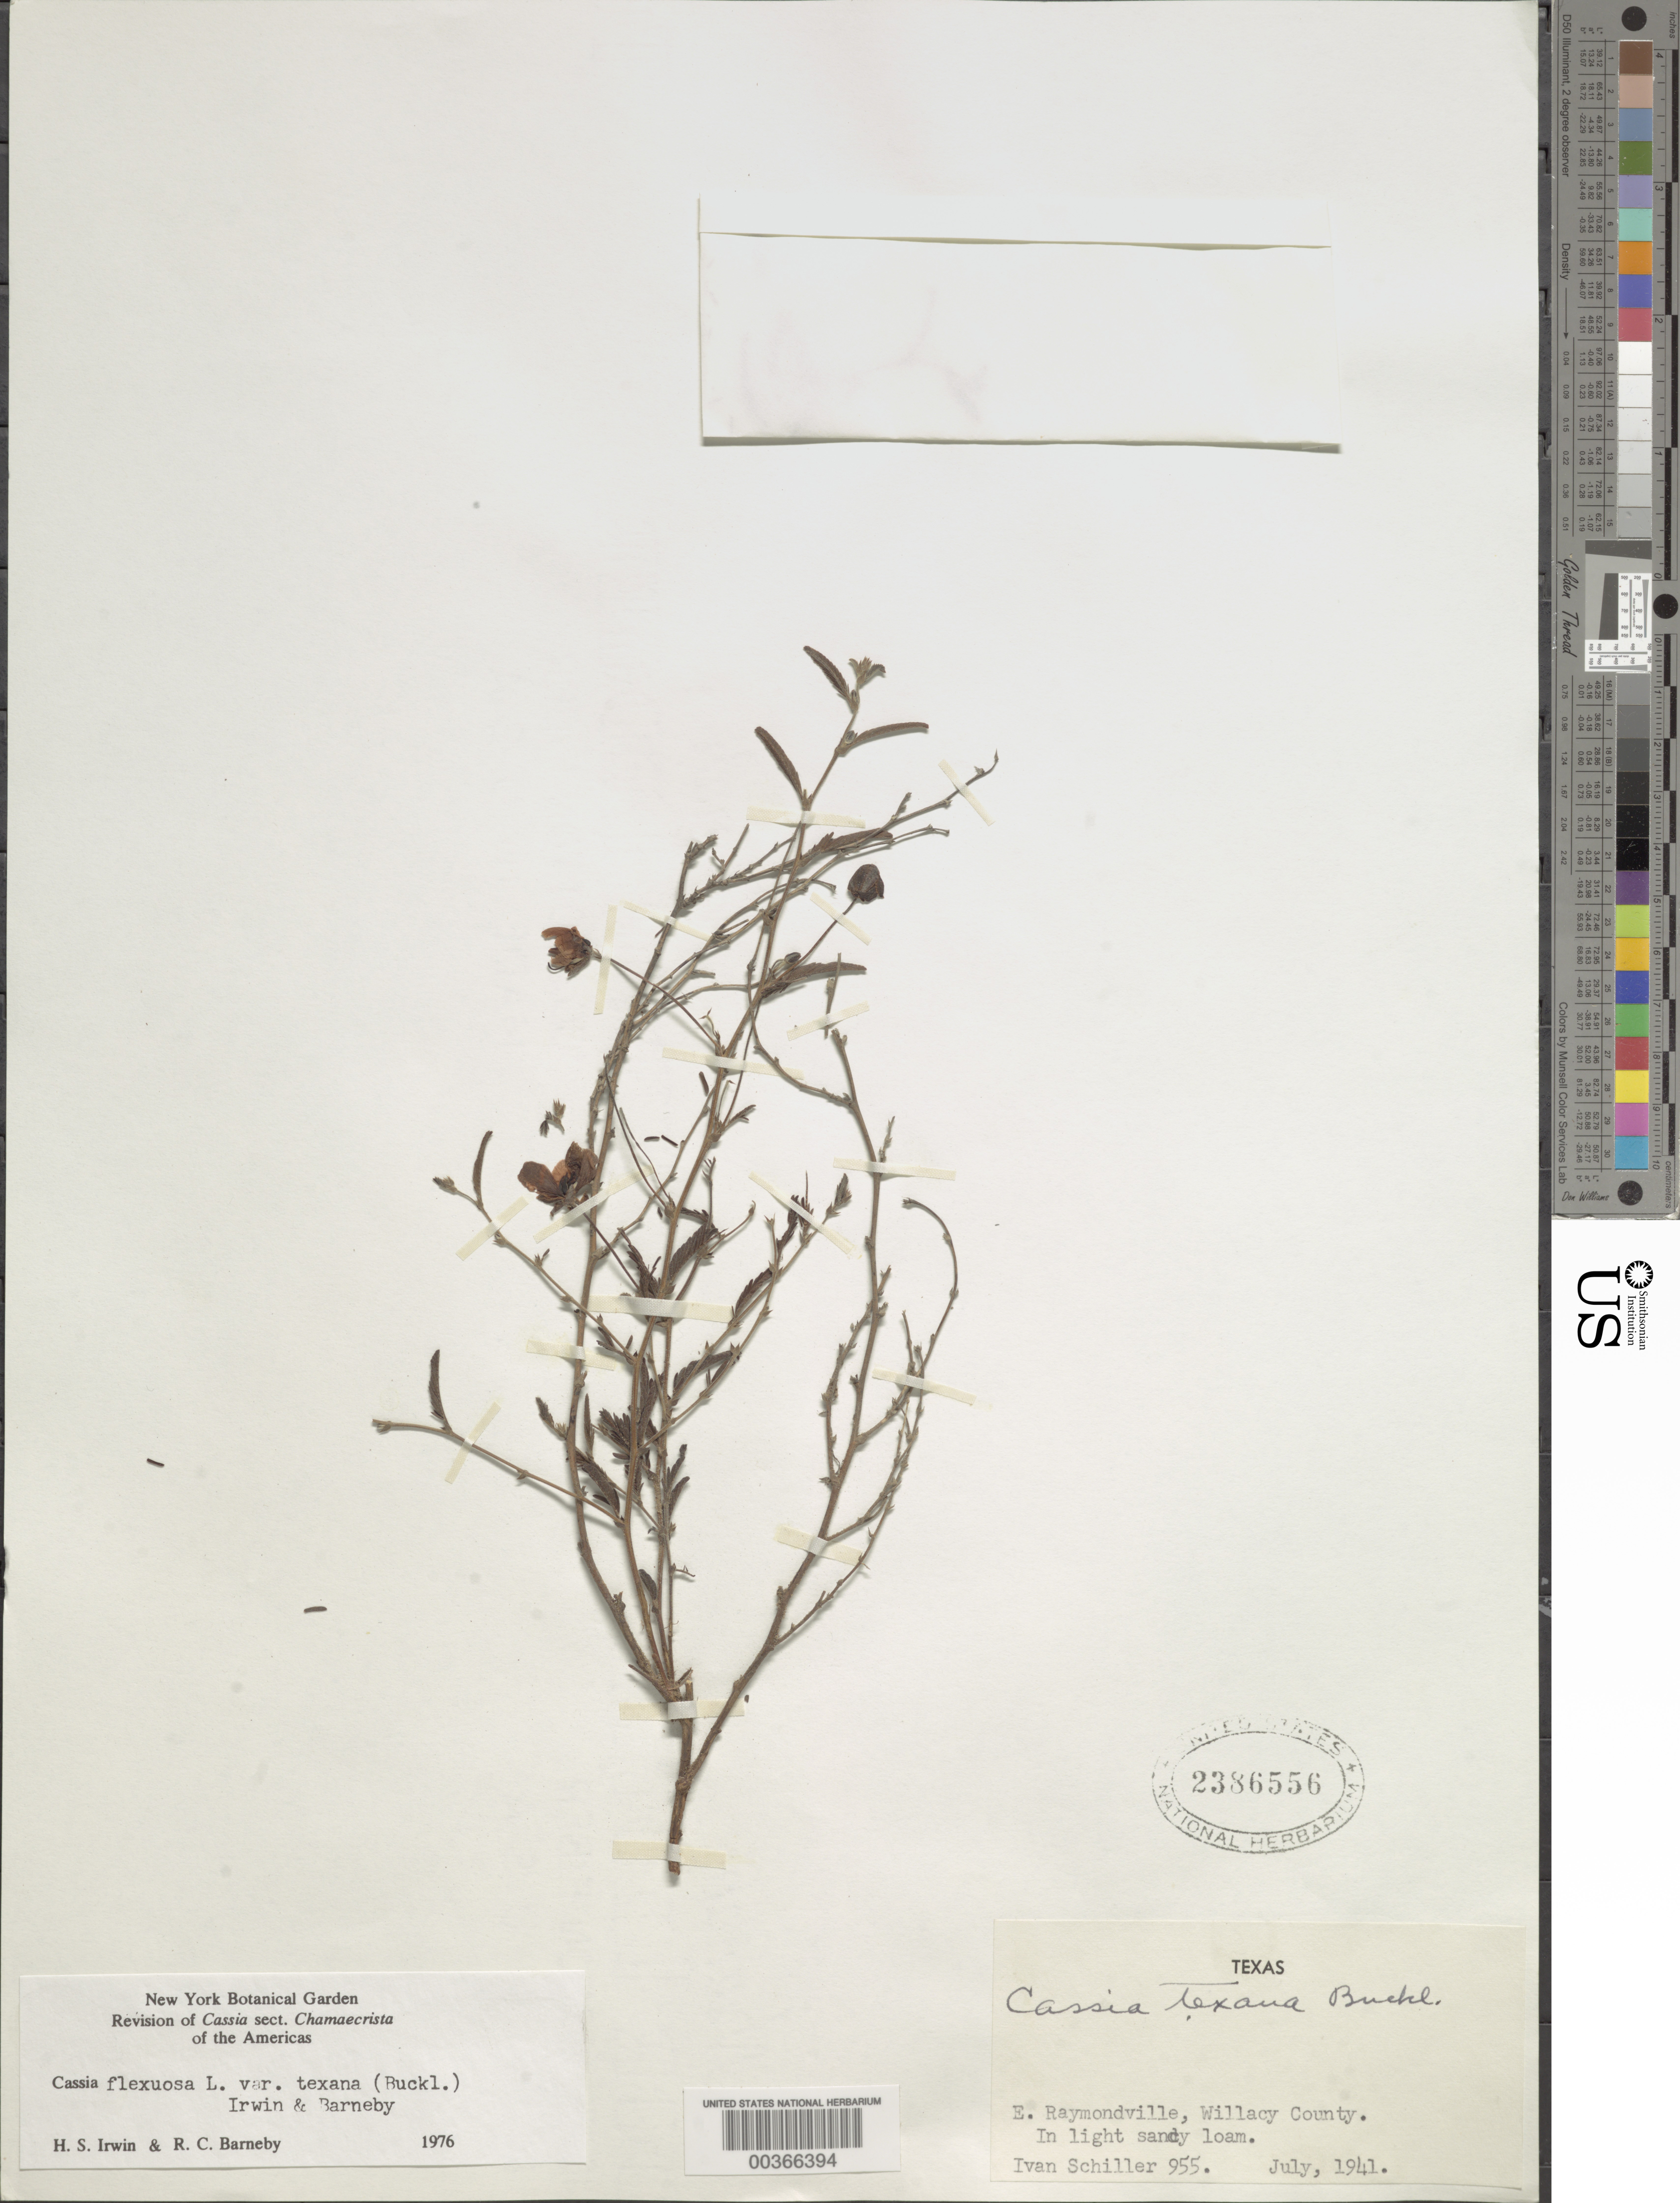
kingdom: Plantae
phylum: Tracheophyta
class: Magnoliopsida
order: Fabales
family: Fabaceae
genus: Chamaecrista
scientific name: Chamaecrista flexuosa var. texana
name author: (Buckley) H.S. Irwin & Barneby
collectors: I. Schiller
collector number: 955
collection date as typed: Jul 1941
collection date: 1941-07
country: United States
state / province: Texas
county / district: Willacy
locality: E raymondville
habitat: Light sandy loam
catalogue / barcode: US 2386556